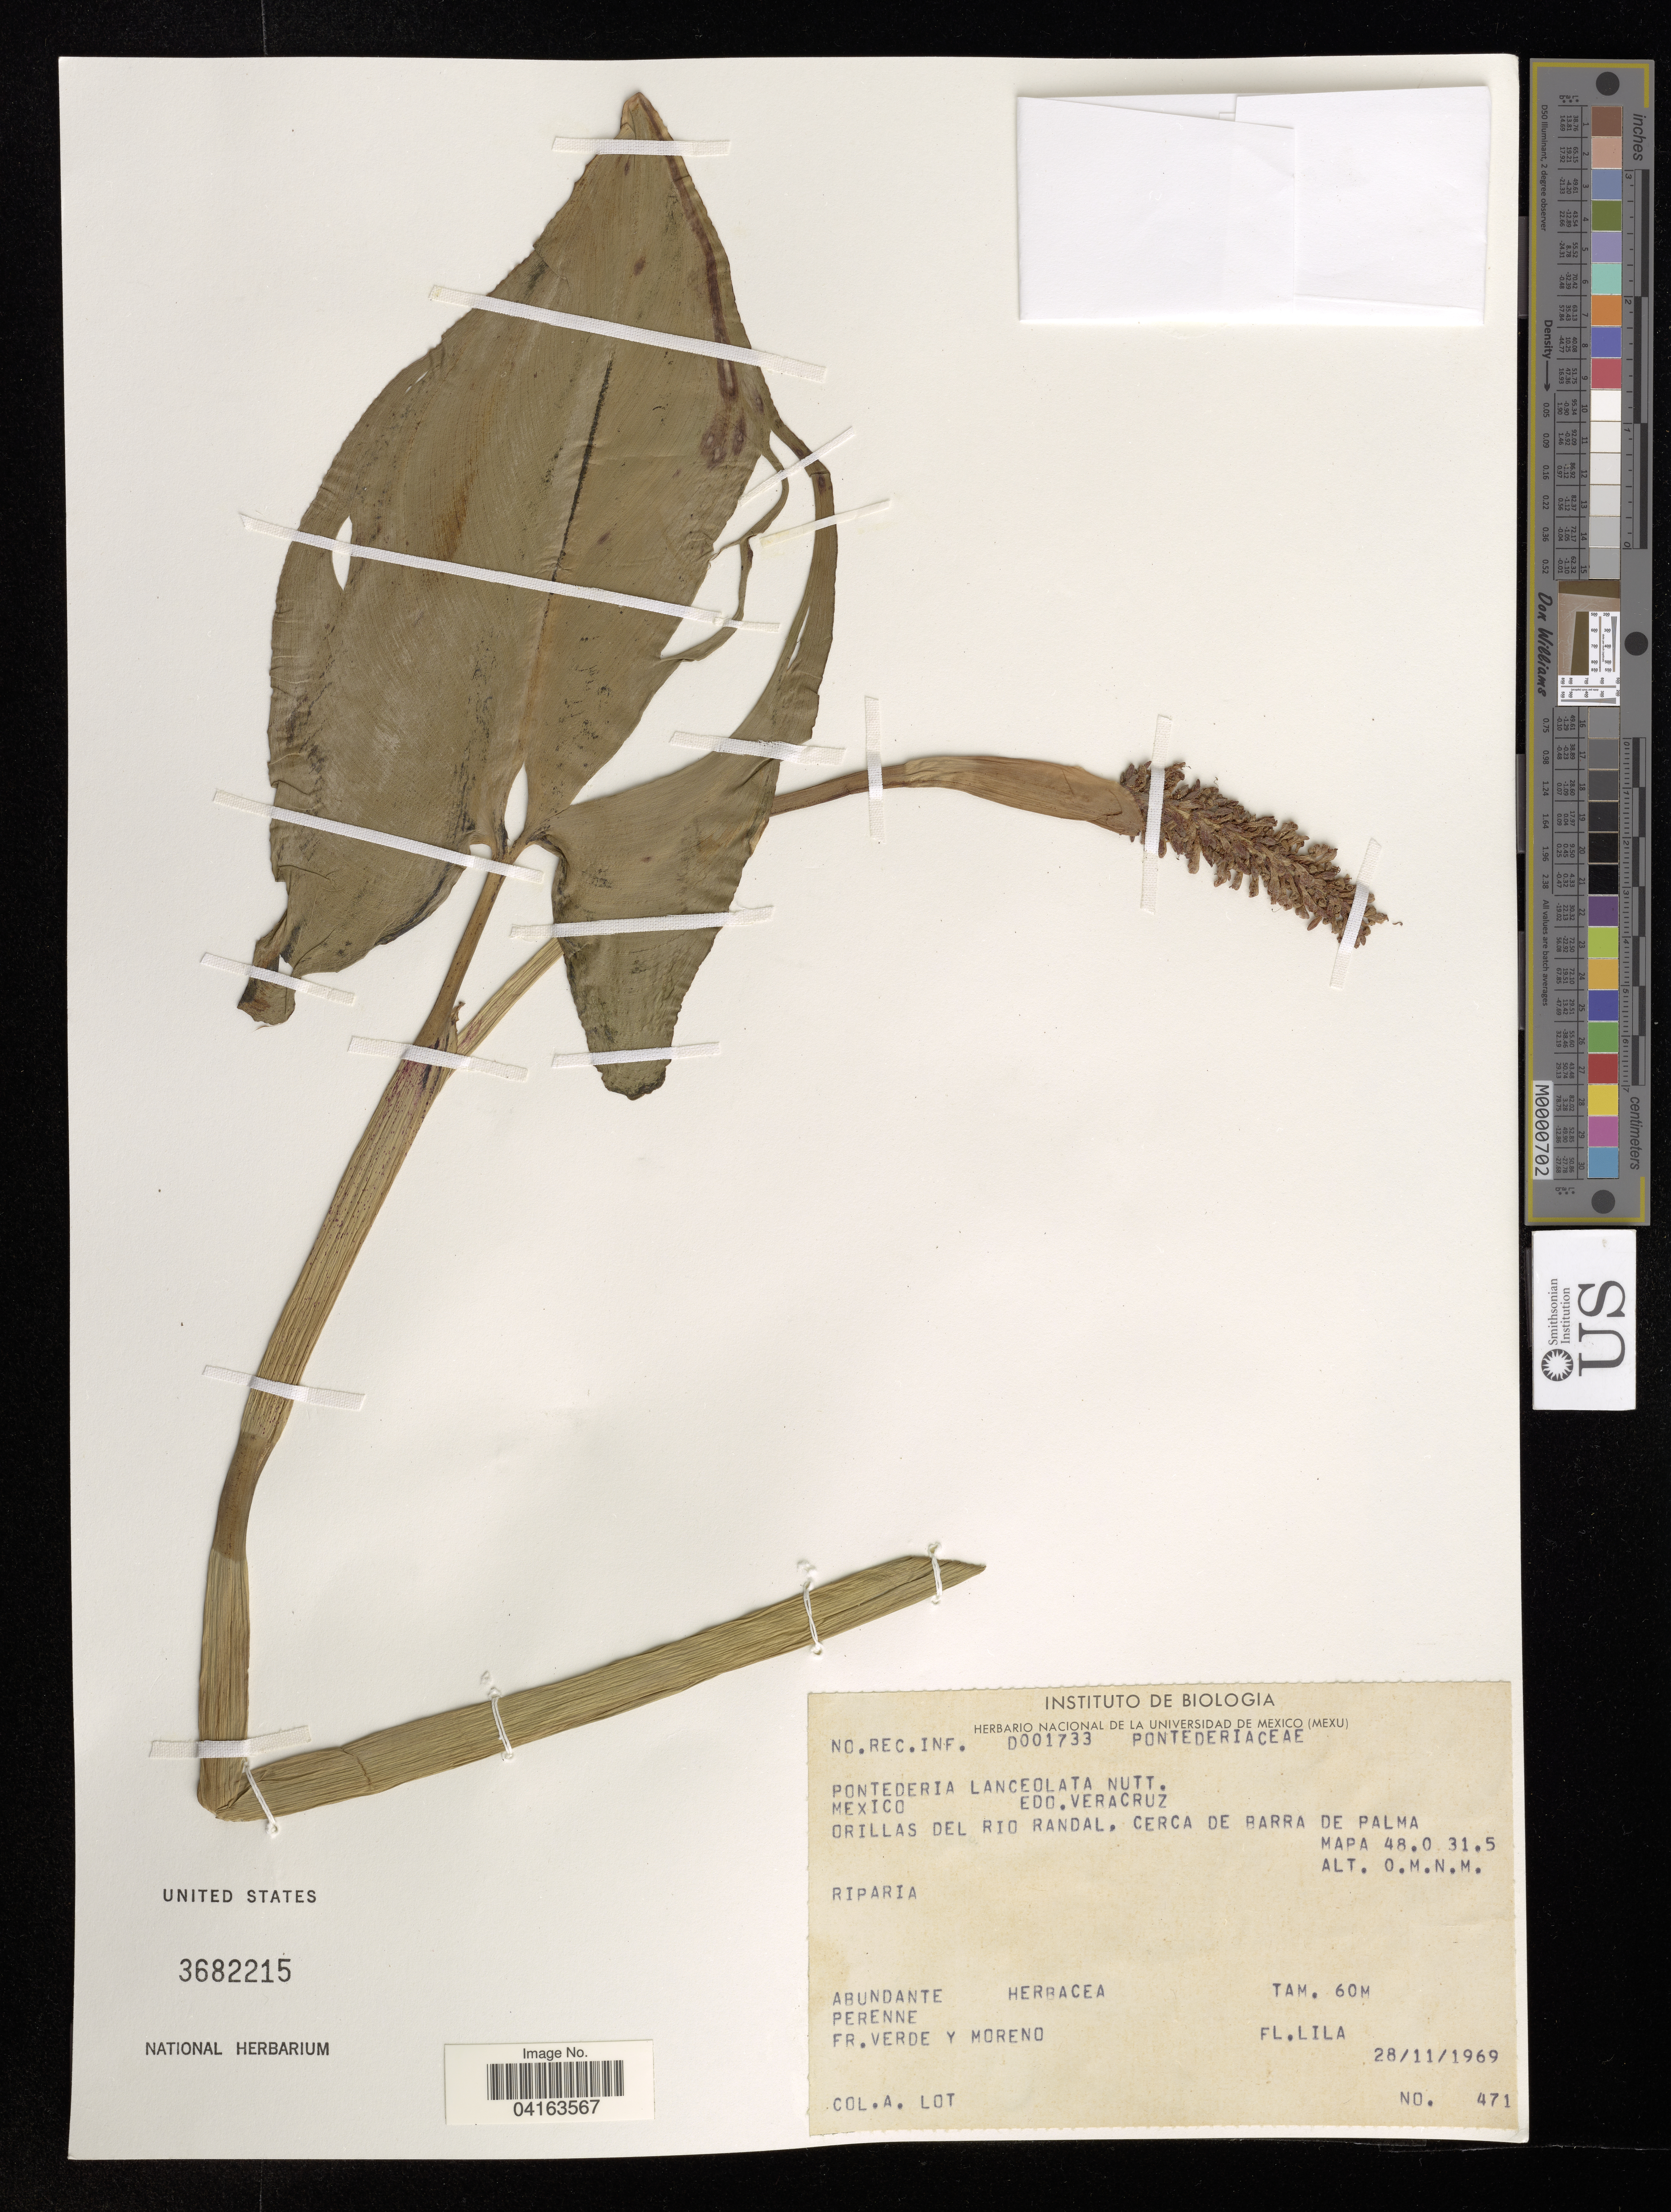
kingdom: Plantae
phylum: Tracheophyta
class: Liliopsida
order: Commelinales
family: Pontederiaceae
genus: Pontederia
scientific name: Pontederia lanceolata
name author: Nutt.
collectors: Lot, A.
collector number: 471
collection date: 1969-11-28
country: Mexico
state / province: Veracruz Llave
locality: Edo. Veracruz. Orillas del Rio Randal. Cerca de Barra de Palma.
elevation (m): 0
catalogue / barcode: US 3682215